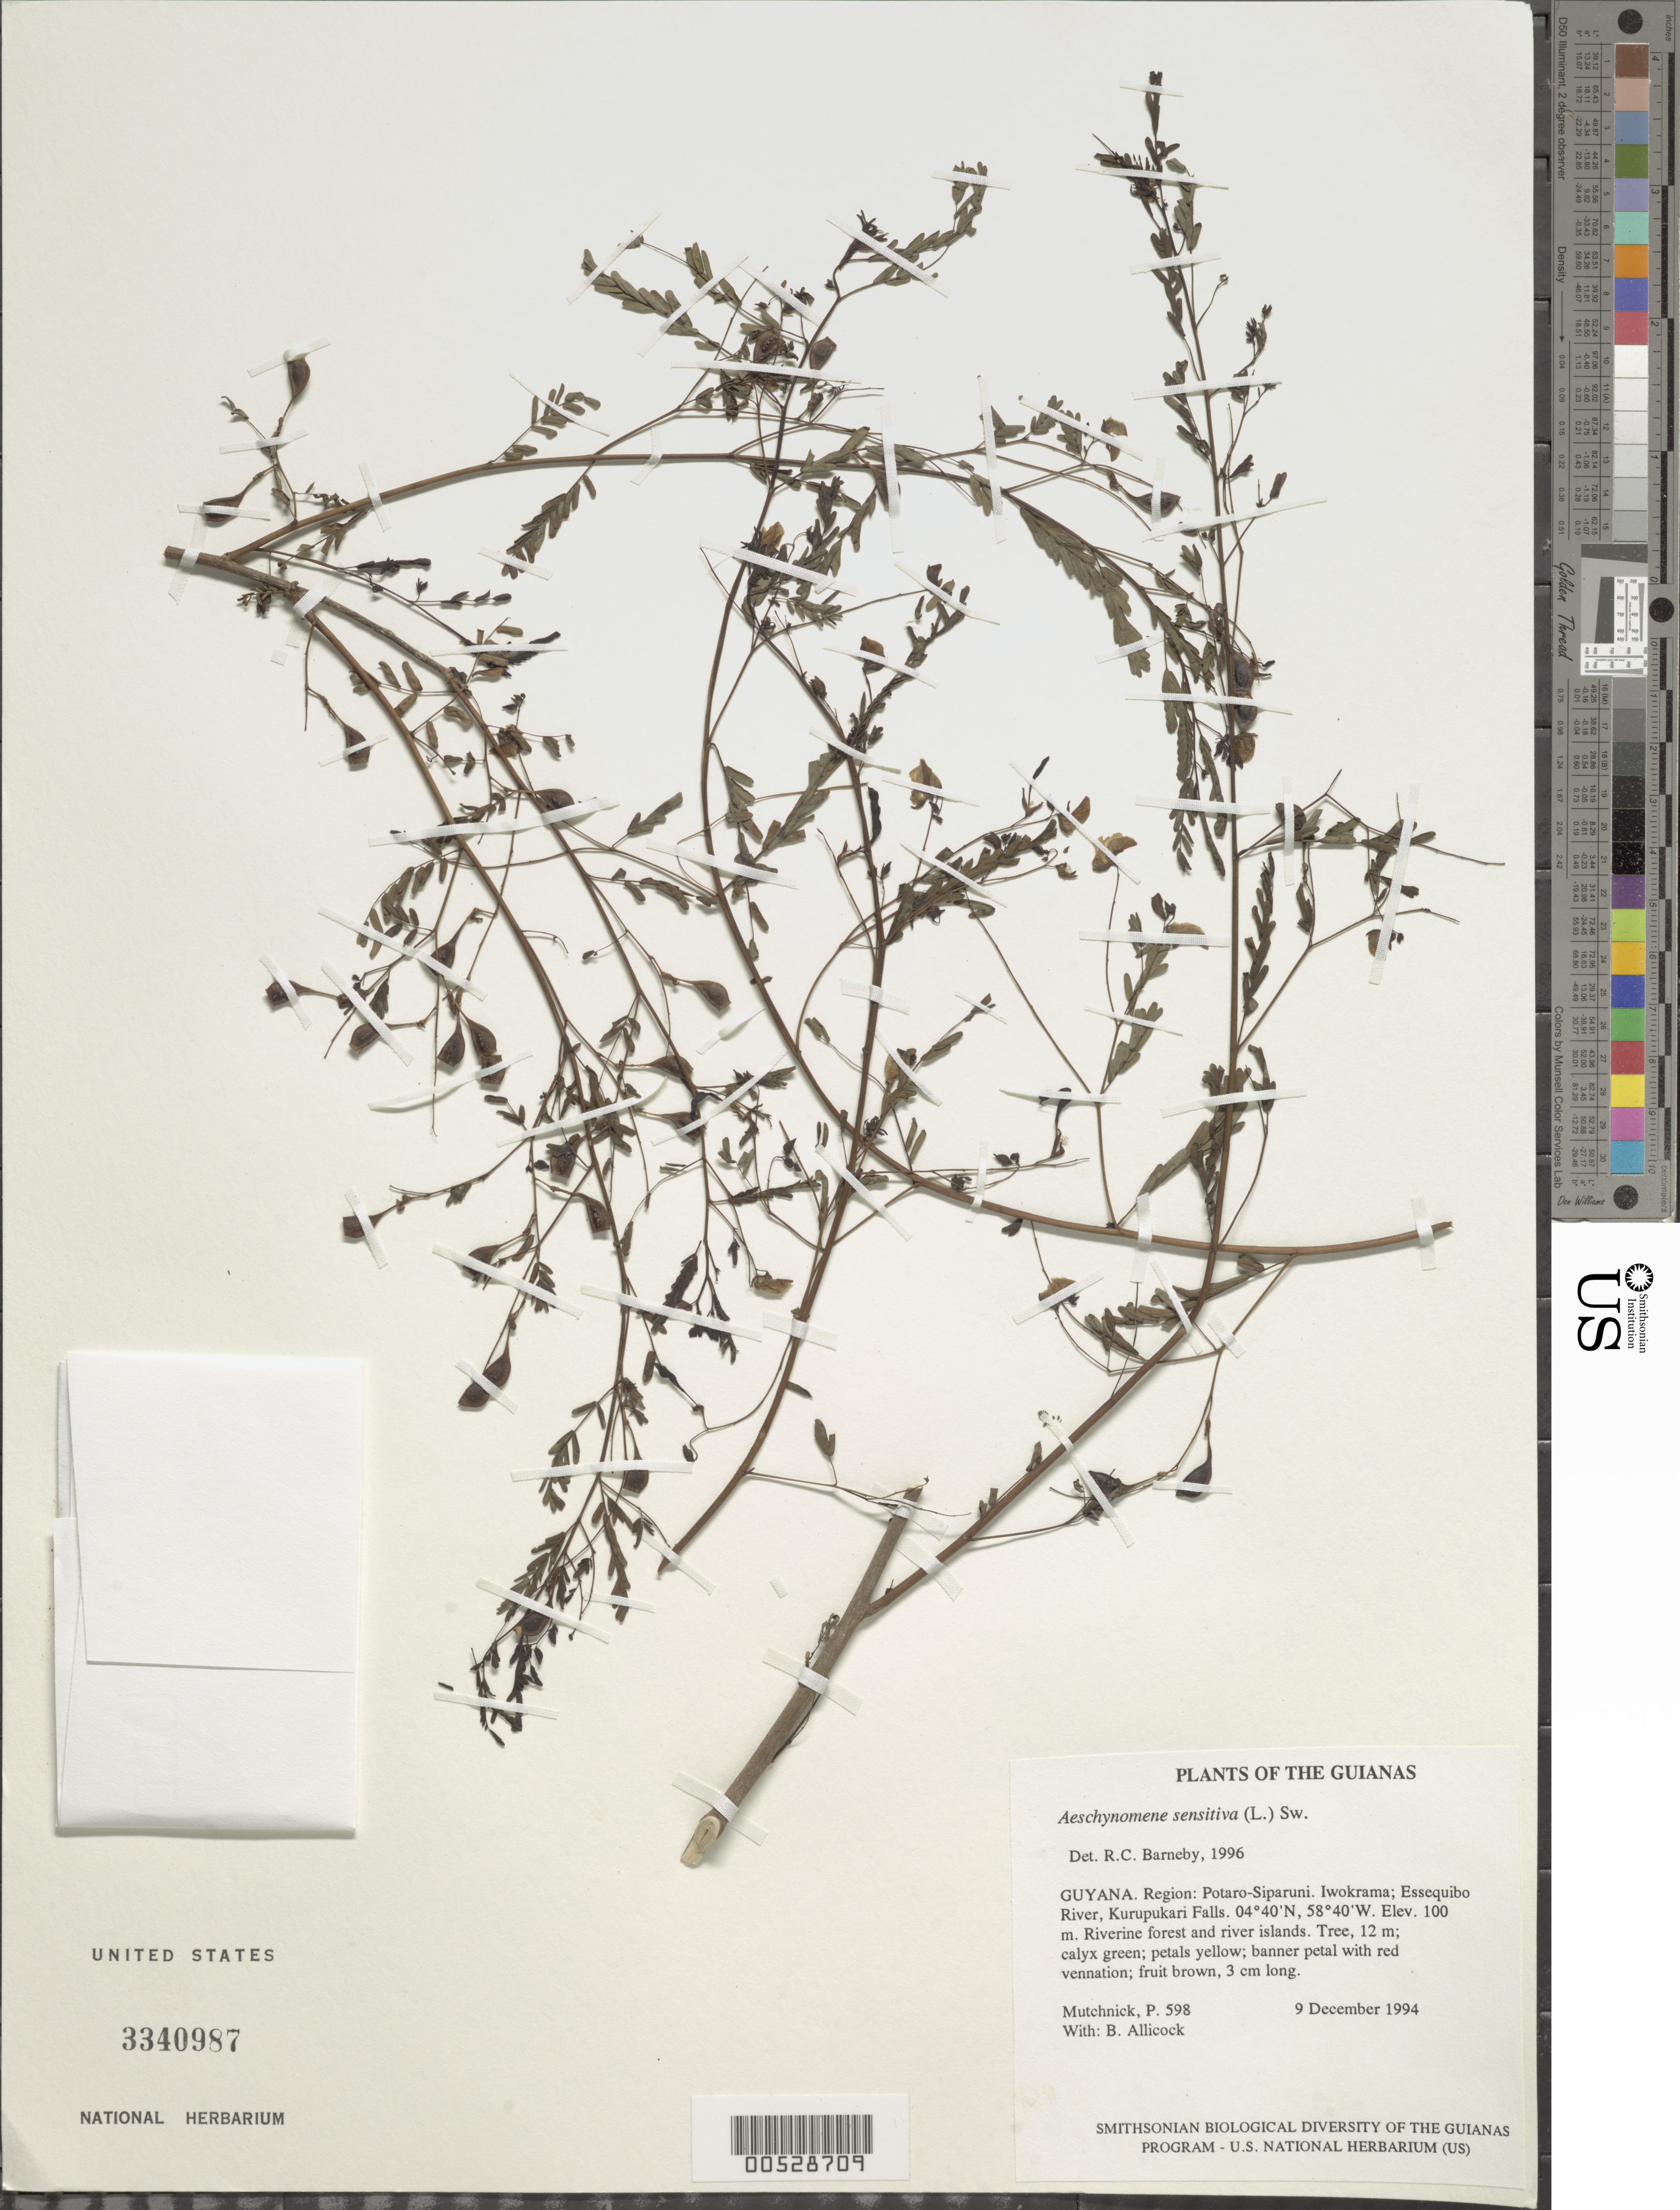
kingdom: Plantae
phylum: Tracheophyta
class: Magnoliopsida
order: Fabales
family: Fabaceae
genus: Aeschynomene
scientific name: Aeschynomene sensitiva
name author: Sw.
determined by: Barneby, Rupert C., (NY)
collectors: P. Mutchnick & B. Allicock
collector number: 598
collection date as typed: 9 December 1994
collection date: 1994-12-09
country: Guyana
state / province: Potaro-Siparuni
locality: Iwokrama; Essequibo River, Kurupukari Falls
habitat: Riverine forest and river islands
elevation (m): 100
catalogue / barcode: US 3340987